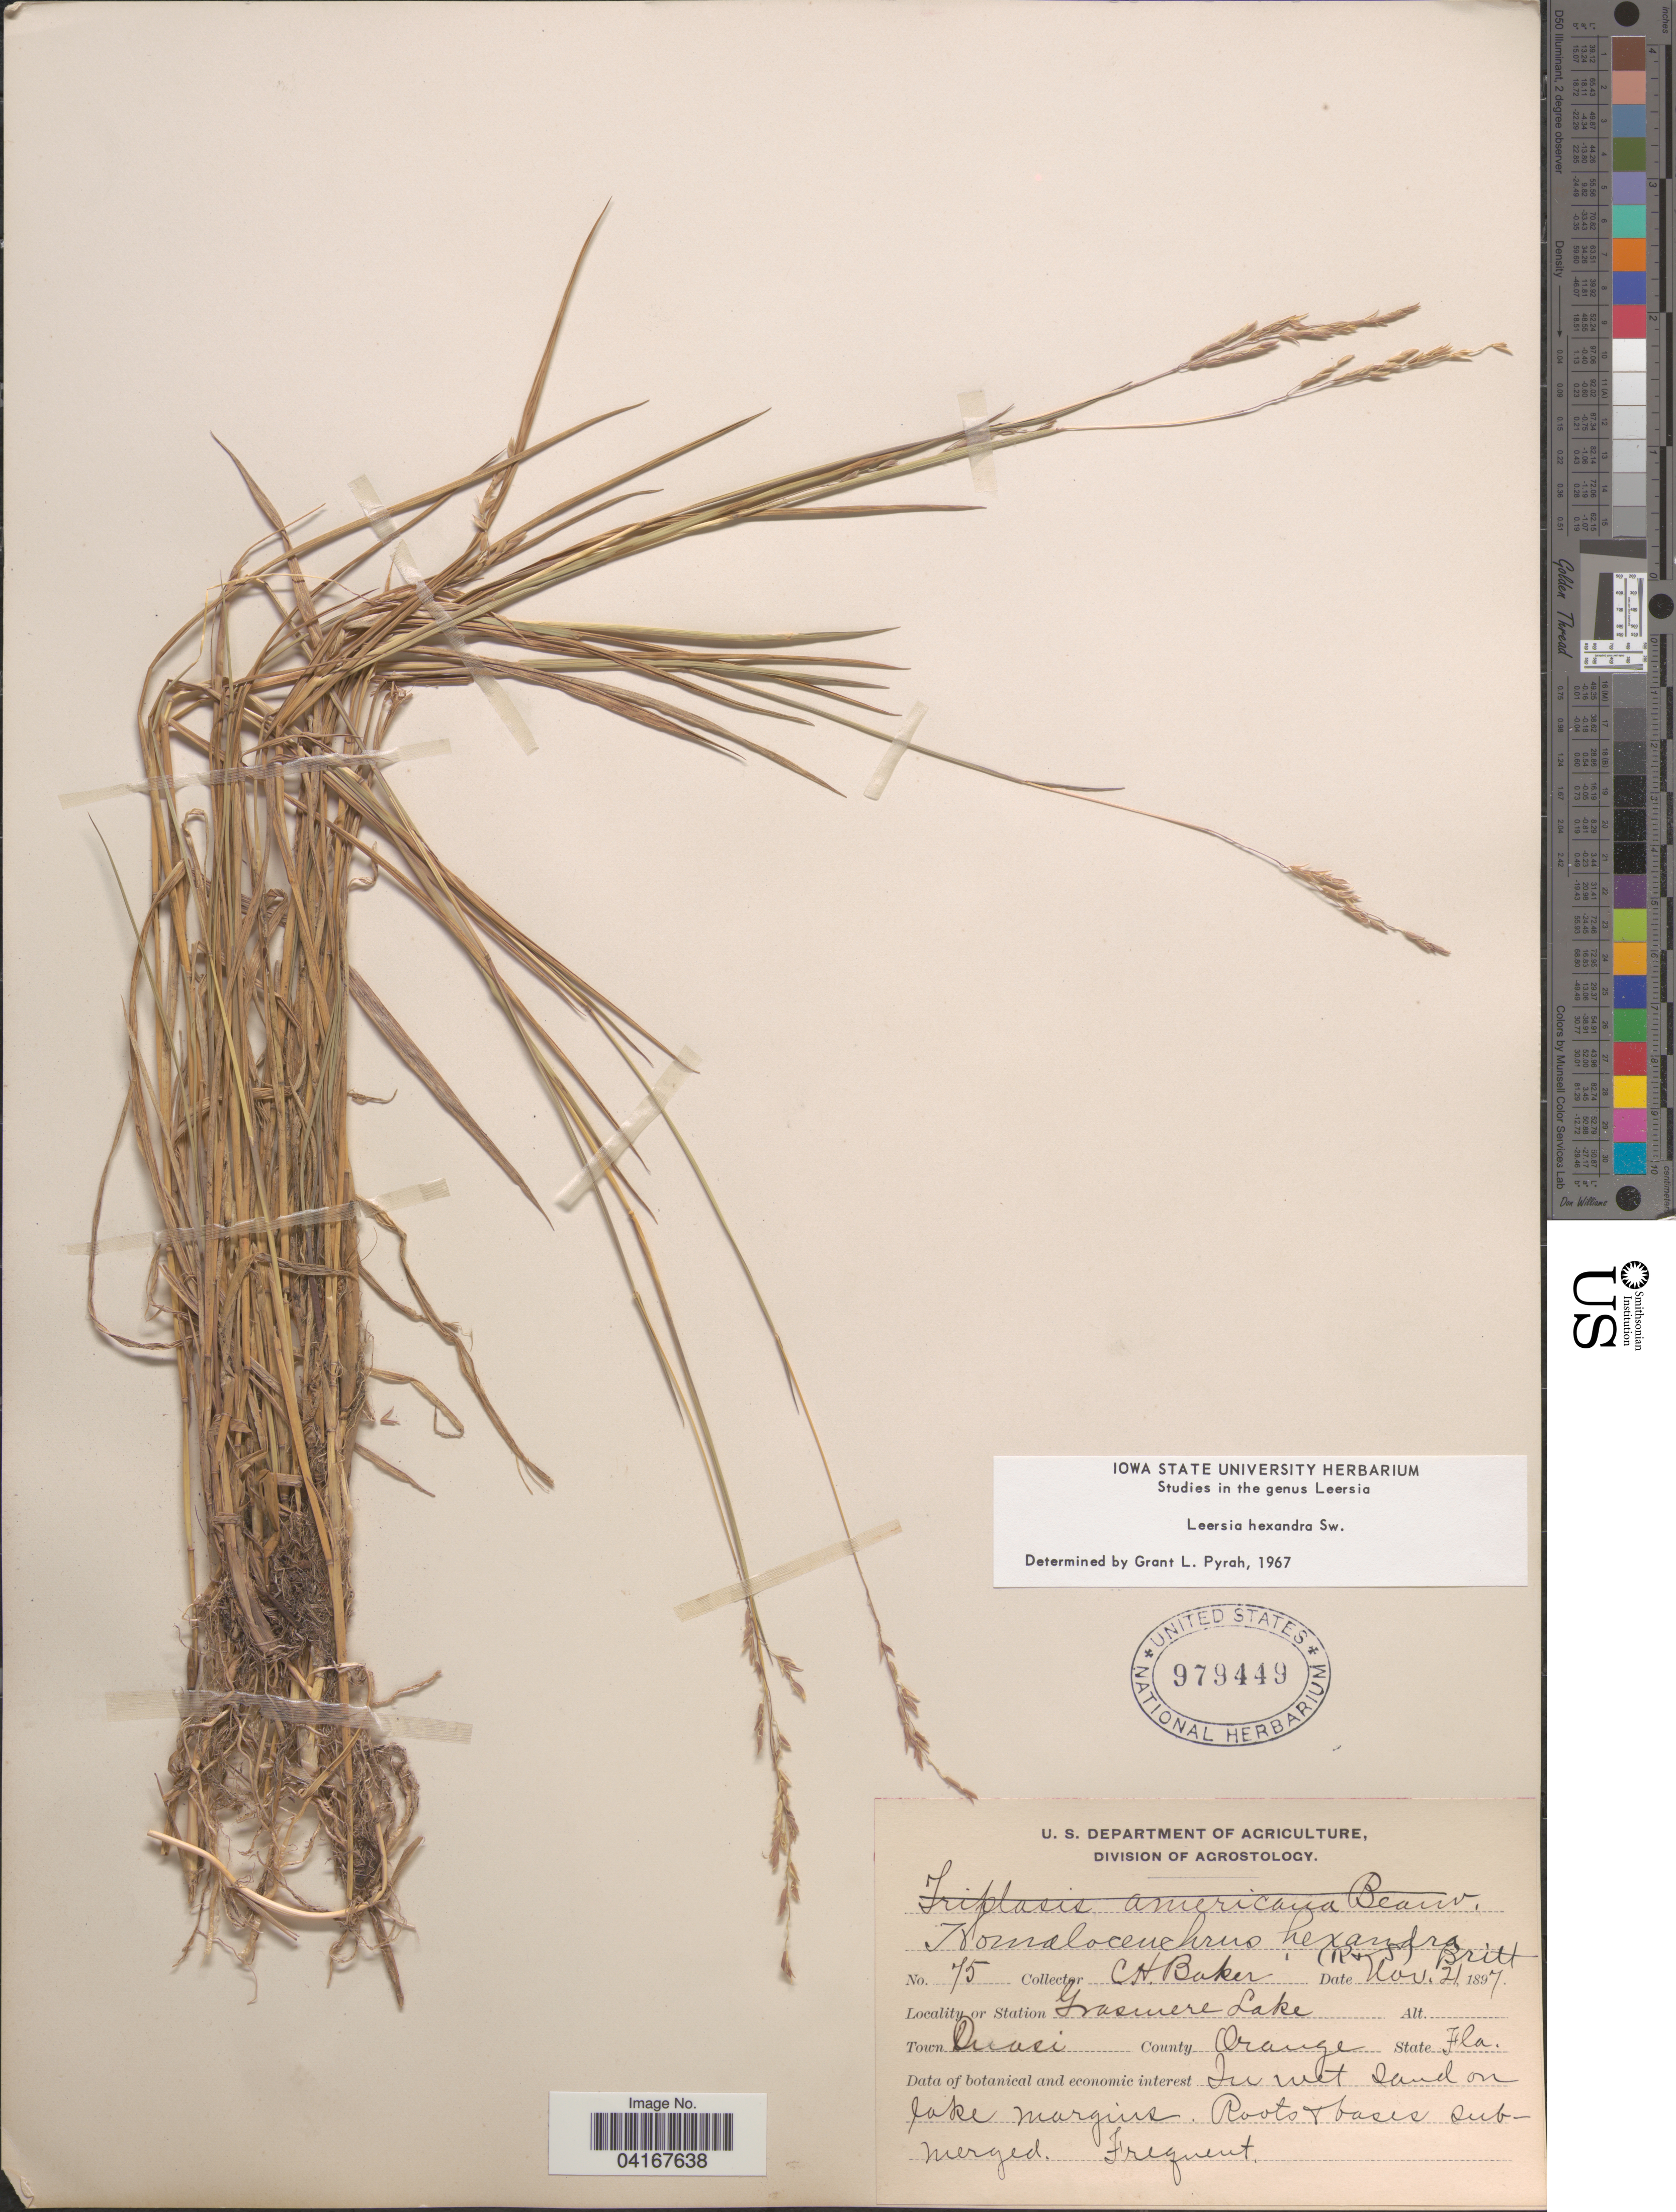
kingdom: Plantae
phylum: Tracheophyta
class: Liliopsida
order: Poales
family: Poaceae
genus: Leersia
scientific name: Leersia hexandra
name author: Sw.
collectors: C. H. Baker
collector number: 75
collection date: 1897-11-21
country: United States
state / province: Florida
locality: Grasmere Lake. Town Duasi. County Orange.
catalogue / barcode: US 979449